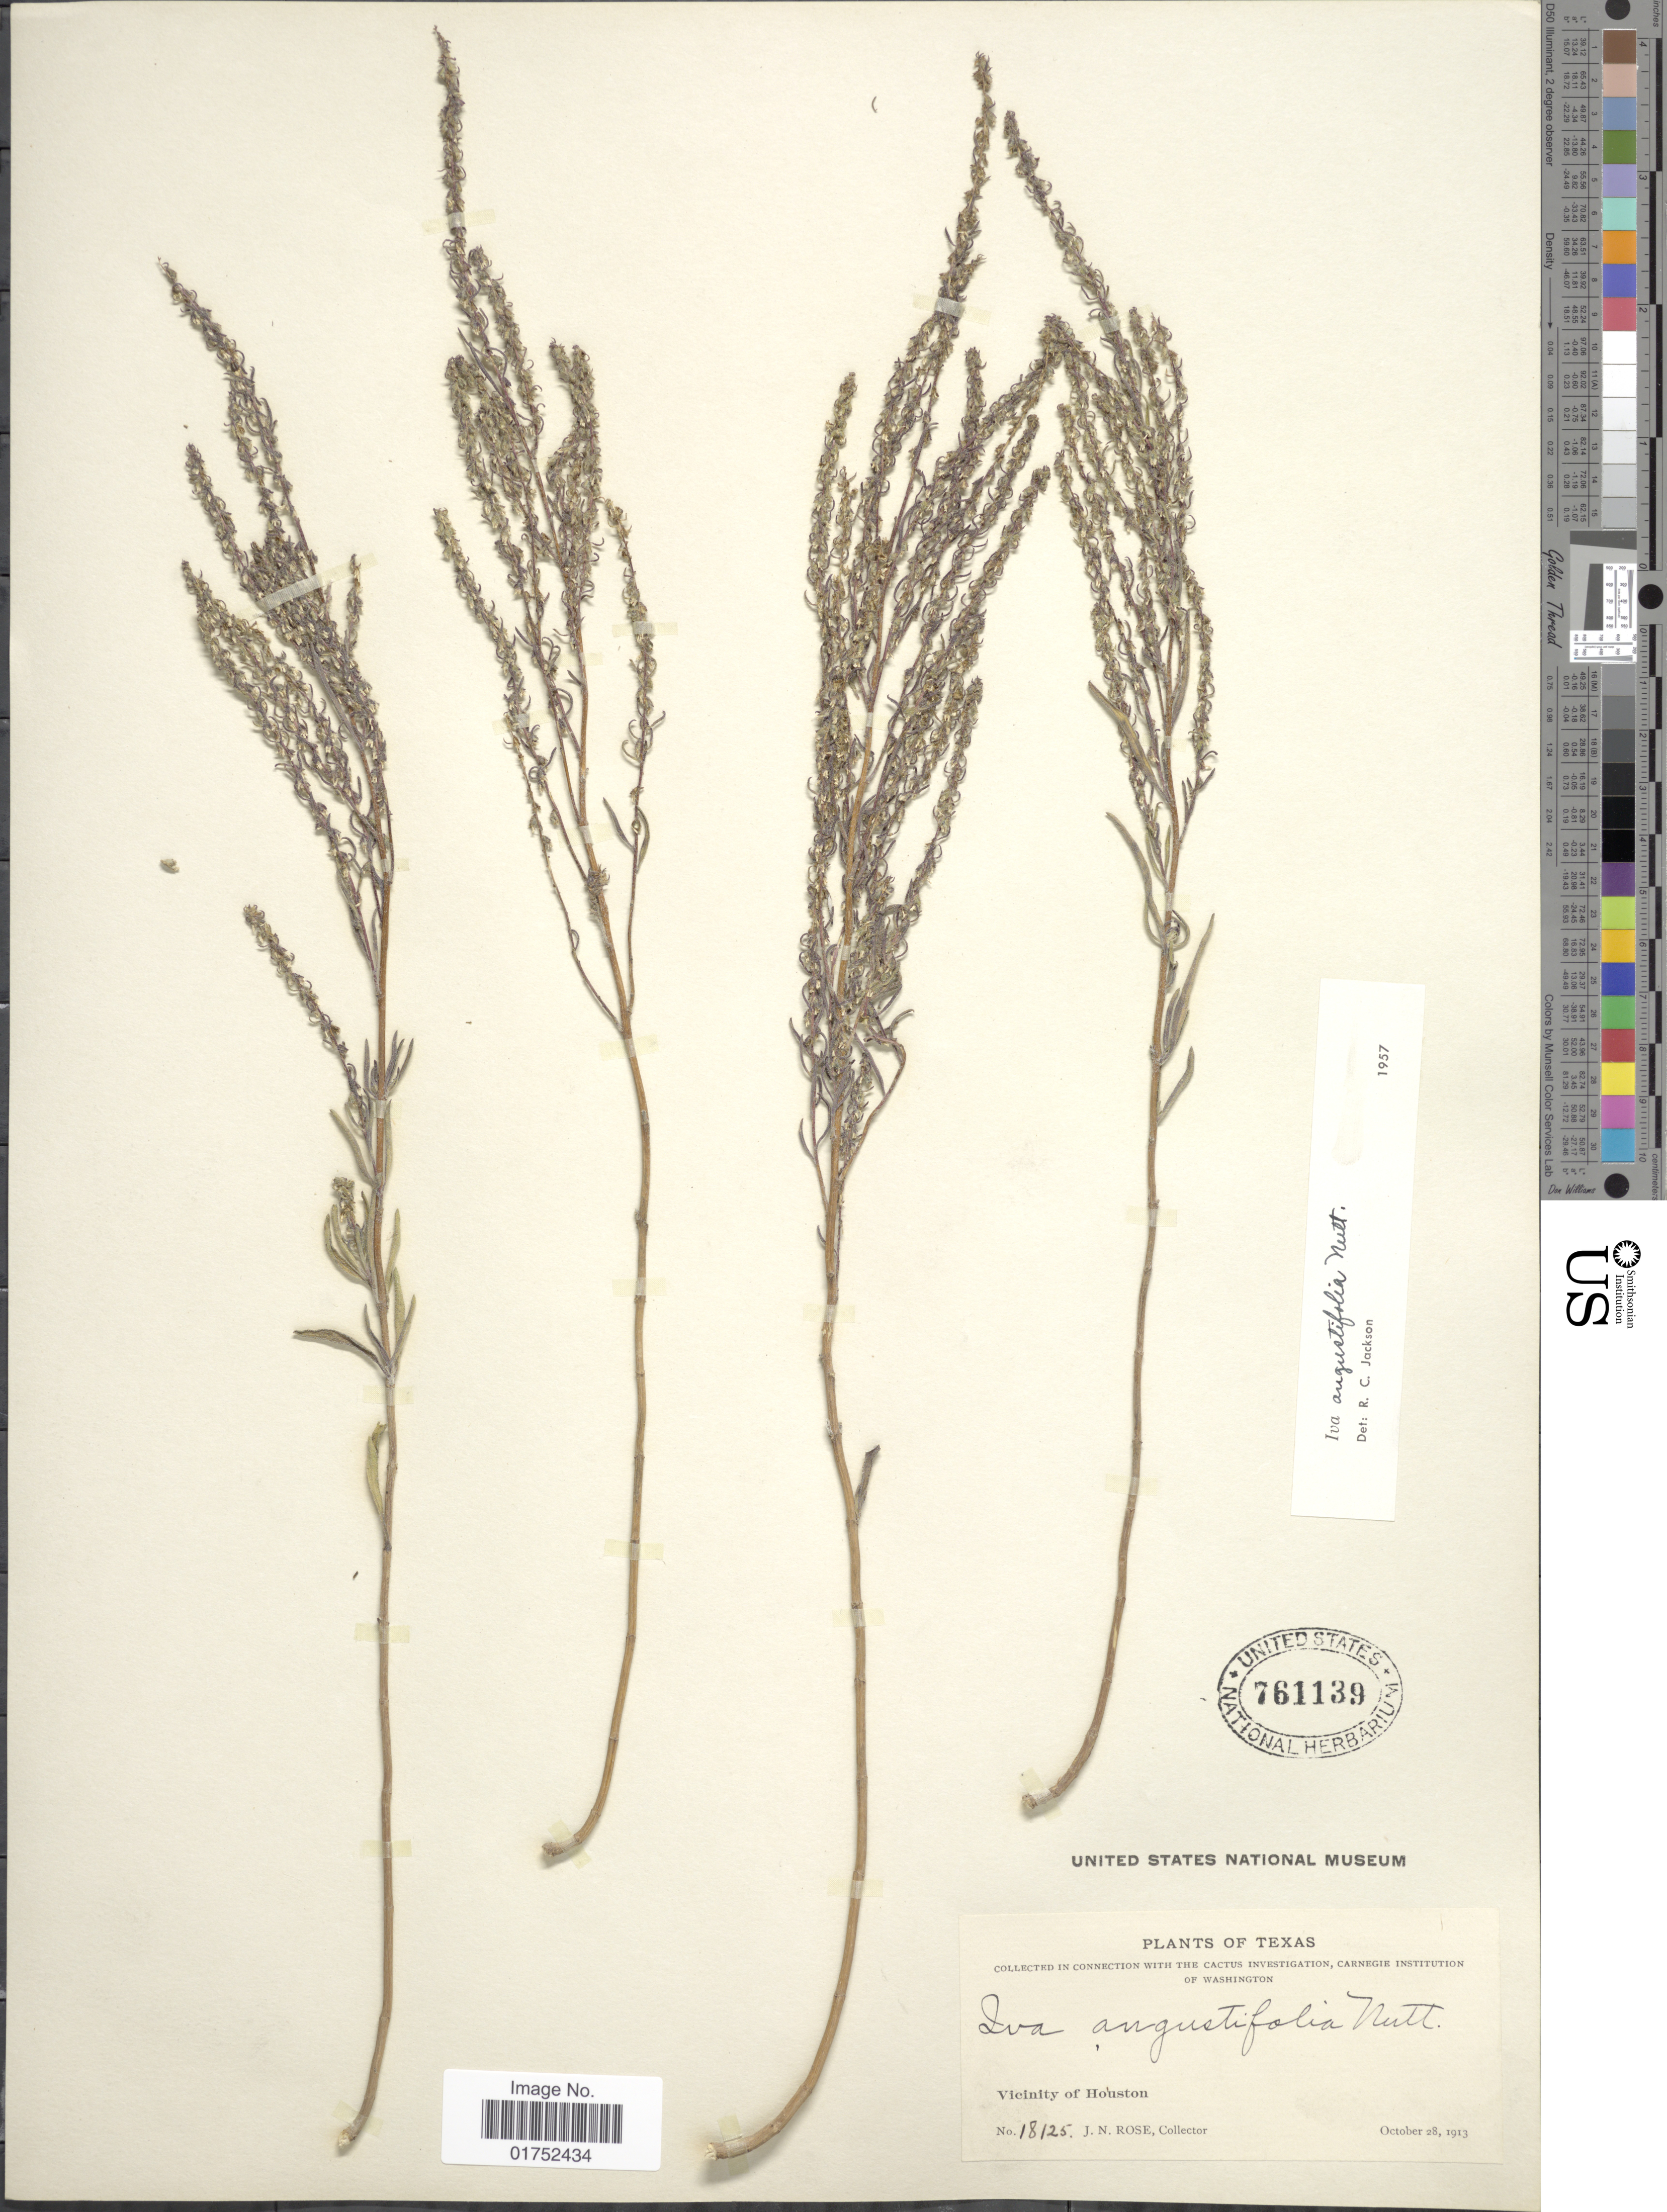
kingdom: Plantae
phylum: Tracheophyta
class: Magnoliopsida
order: Asterales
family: Asteraceae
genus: Iva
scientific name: Iva angustifolia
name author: Nutt.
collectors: J. N. Rose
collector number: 18125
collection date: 1913-10-28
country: United States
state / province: Texas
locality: Vicinity of Houston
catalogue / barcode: US 761139